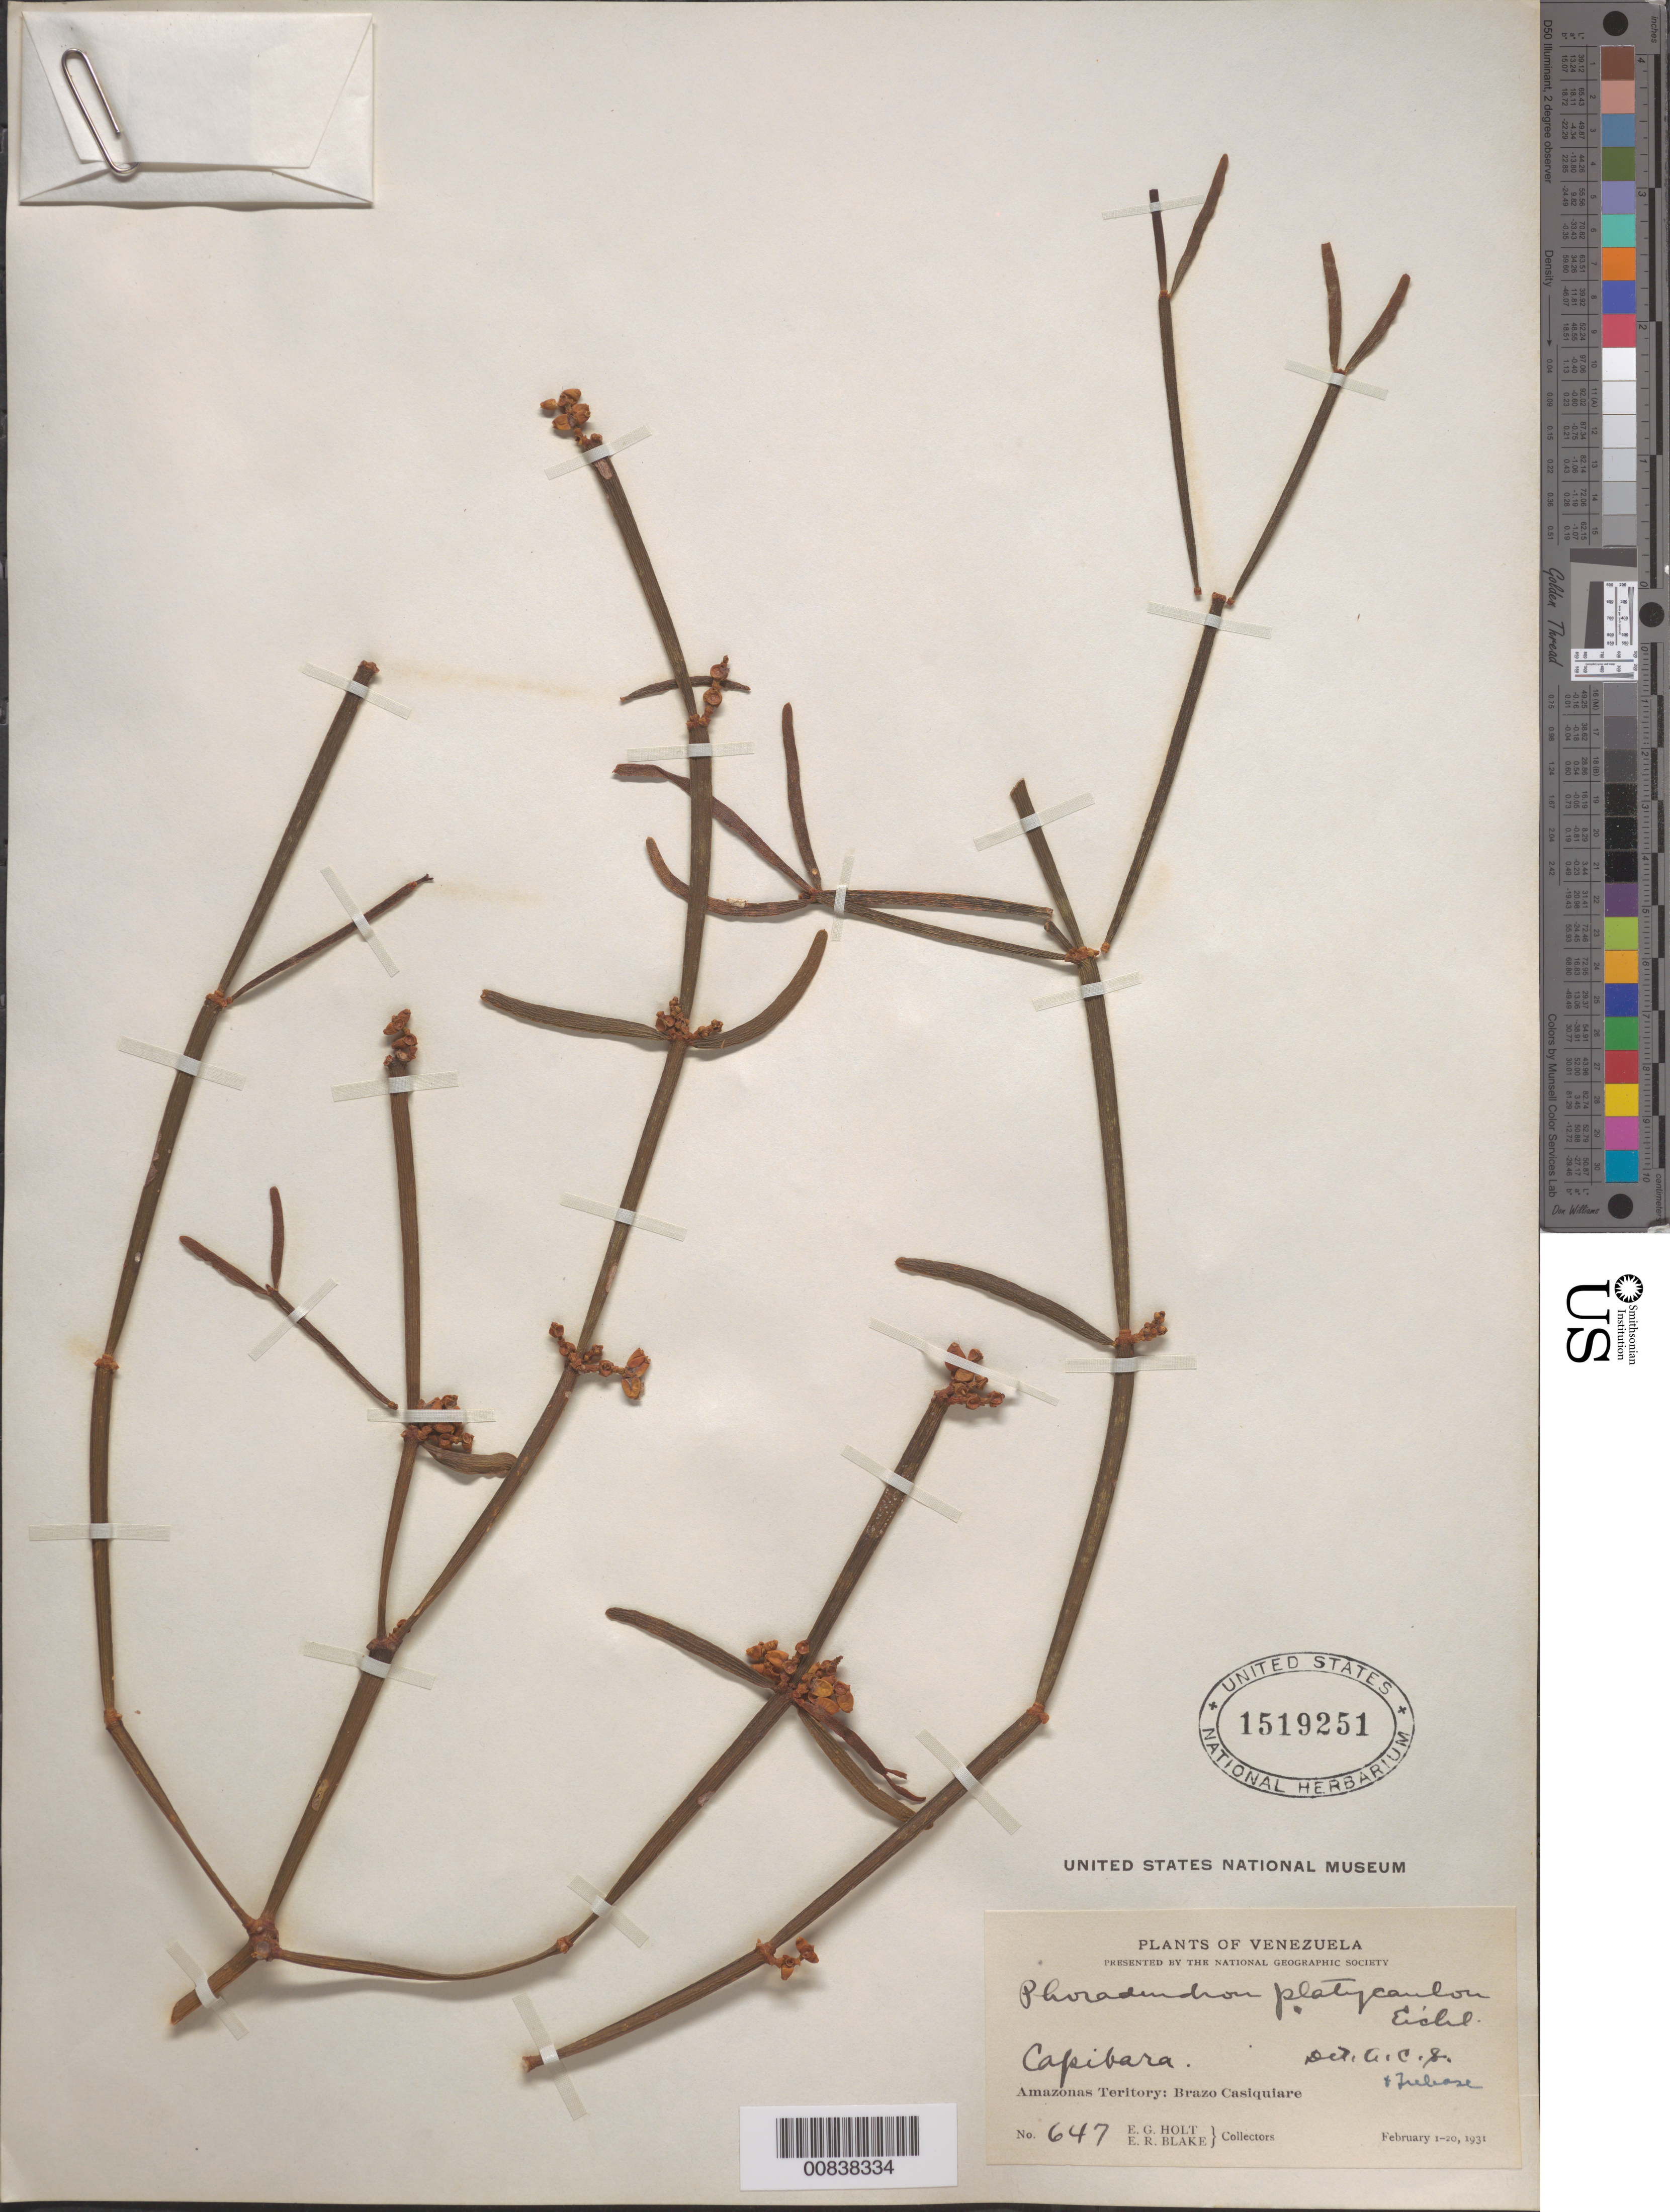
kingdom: Plantae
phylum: Tracheophyta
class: Magnoliopsida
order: Santalales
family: Viscaceae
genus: Phoradendron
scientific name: Phoradendron platycaulon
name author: Eichler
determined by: Smith, A. C.; Trelease, --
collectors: E. Holt & E. R. Blake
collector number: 647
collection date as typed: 1-Feb-31 to 20-Feb-31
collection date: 1931-02-01/1931-02-20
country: Venezuela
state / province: Amazonas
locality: Brazo Casiquiare, Capibara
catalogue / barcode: US 1519251